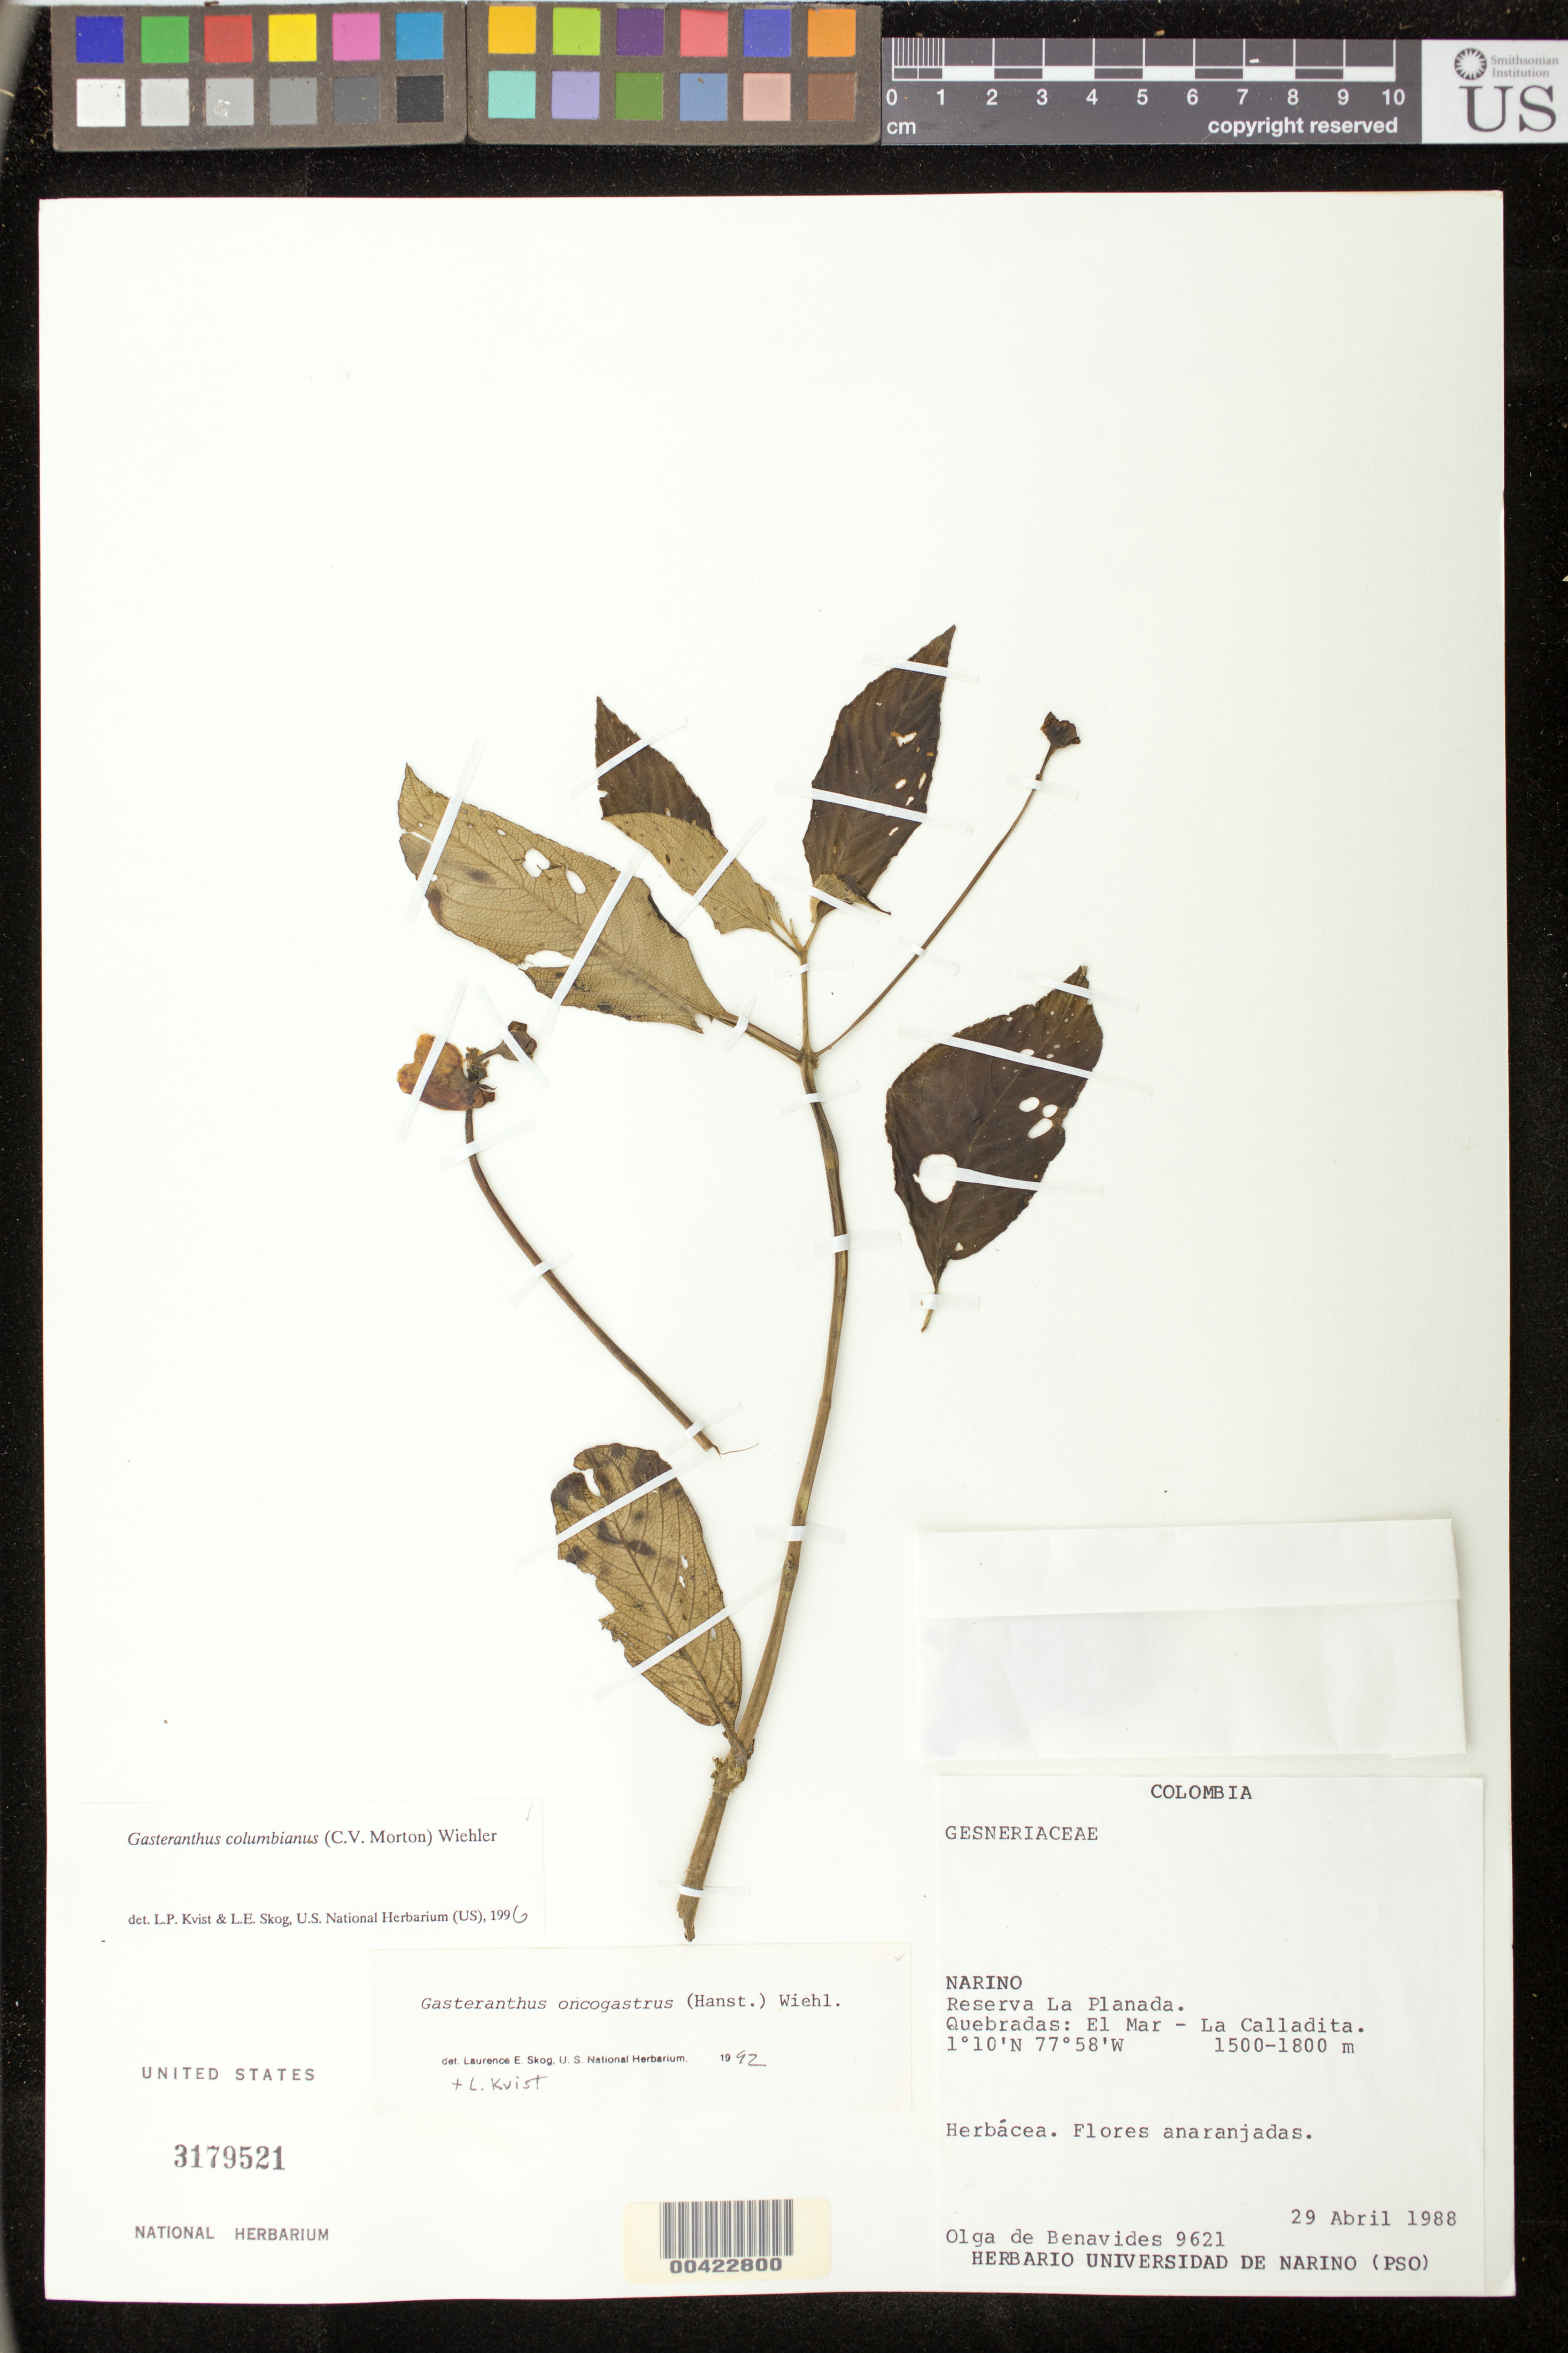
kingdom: Plantae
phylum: Tracheophyta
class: Magnoliopsida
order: Lamiales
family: Gesneriaceae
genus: Gasteranthus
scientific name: Gasteranthus columbianus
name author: (C.V. Morton) Wiehler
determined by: Skog, Laurence E.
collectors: Olga S. de Benavides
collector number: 9621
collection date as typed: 29 Apr 1988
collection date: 1988-04-29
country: Colombia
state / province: Nariño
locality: Reserva La Planada. Quebradas: El Mar - La Calladita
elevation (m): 1500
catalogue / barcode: US 3179521